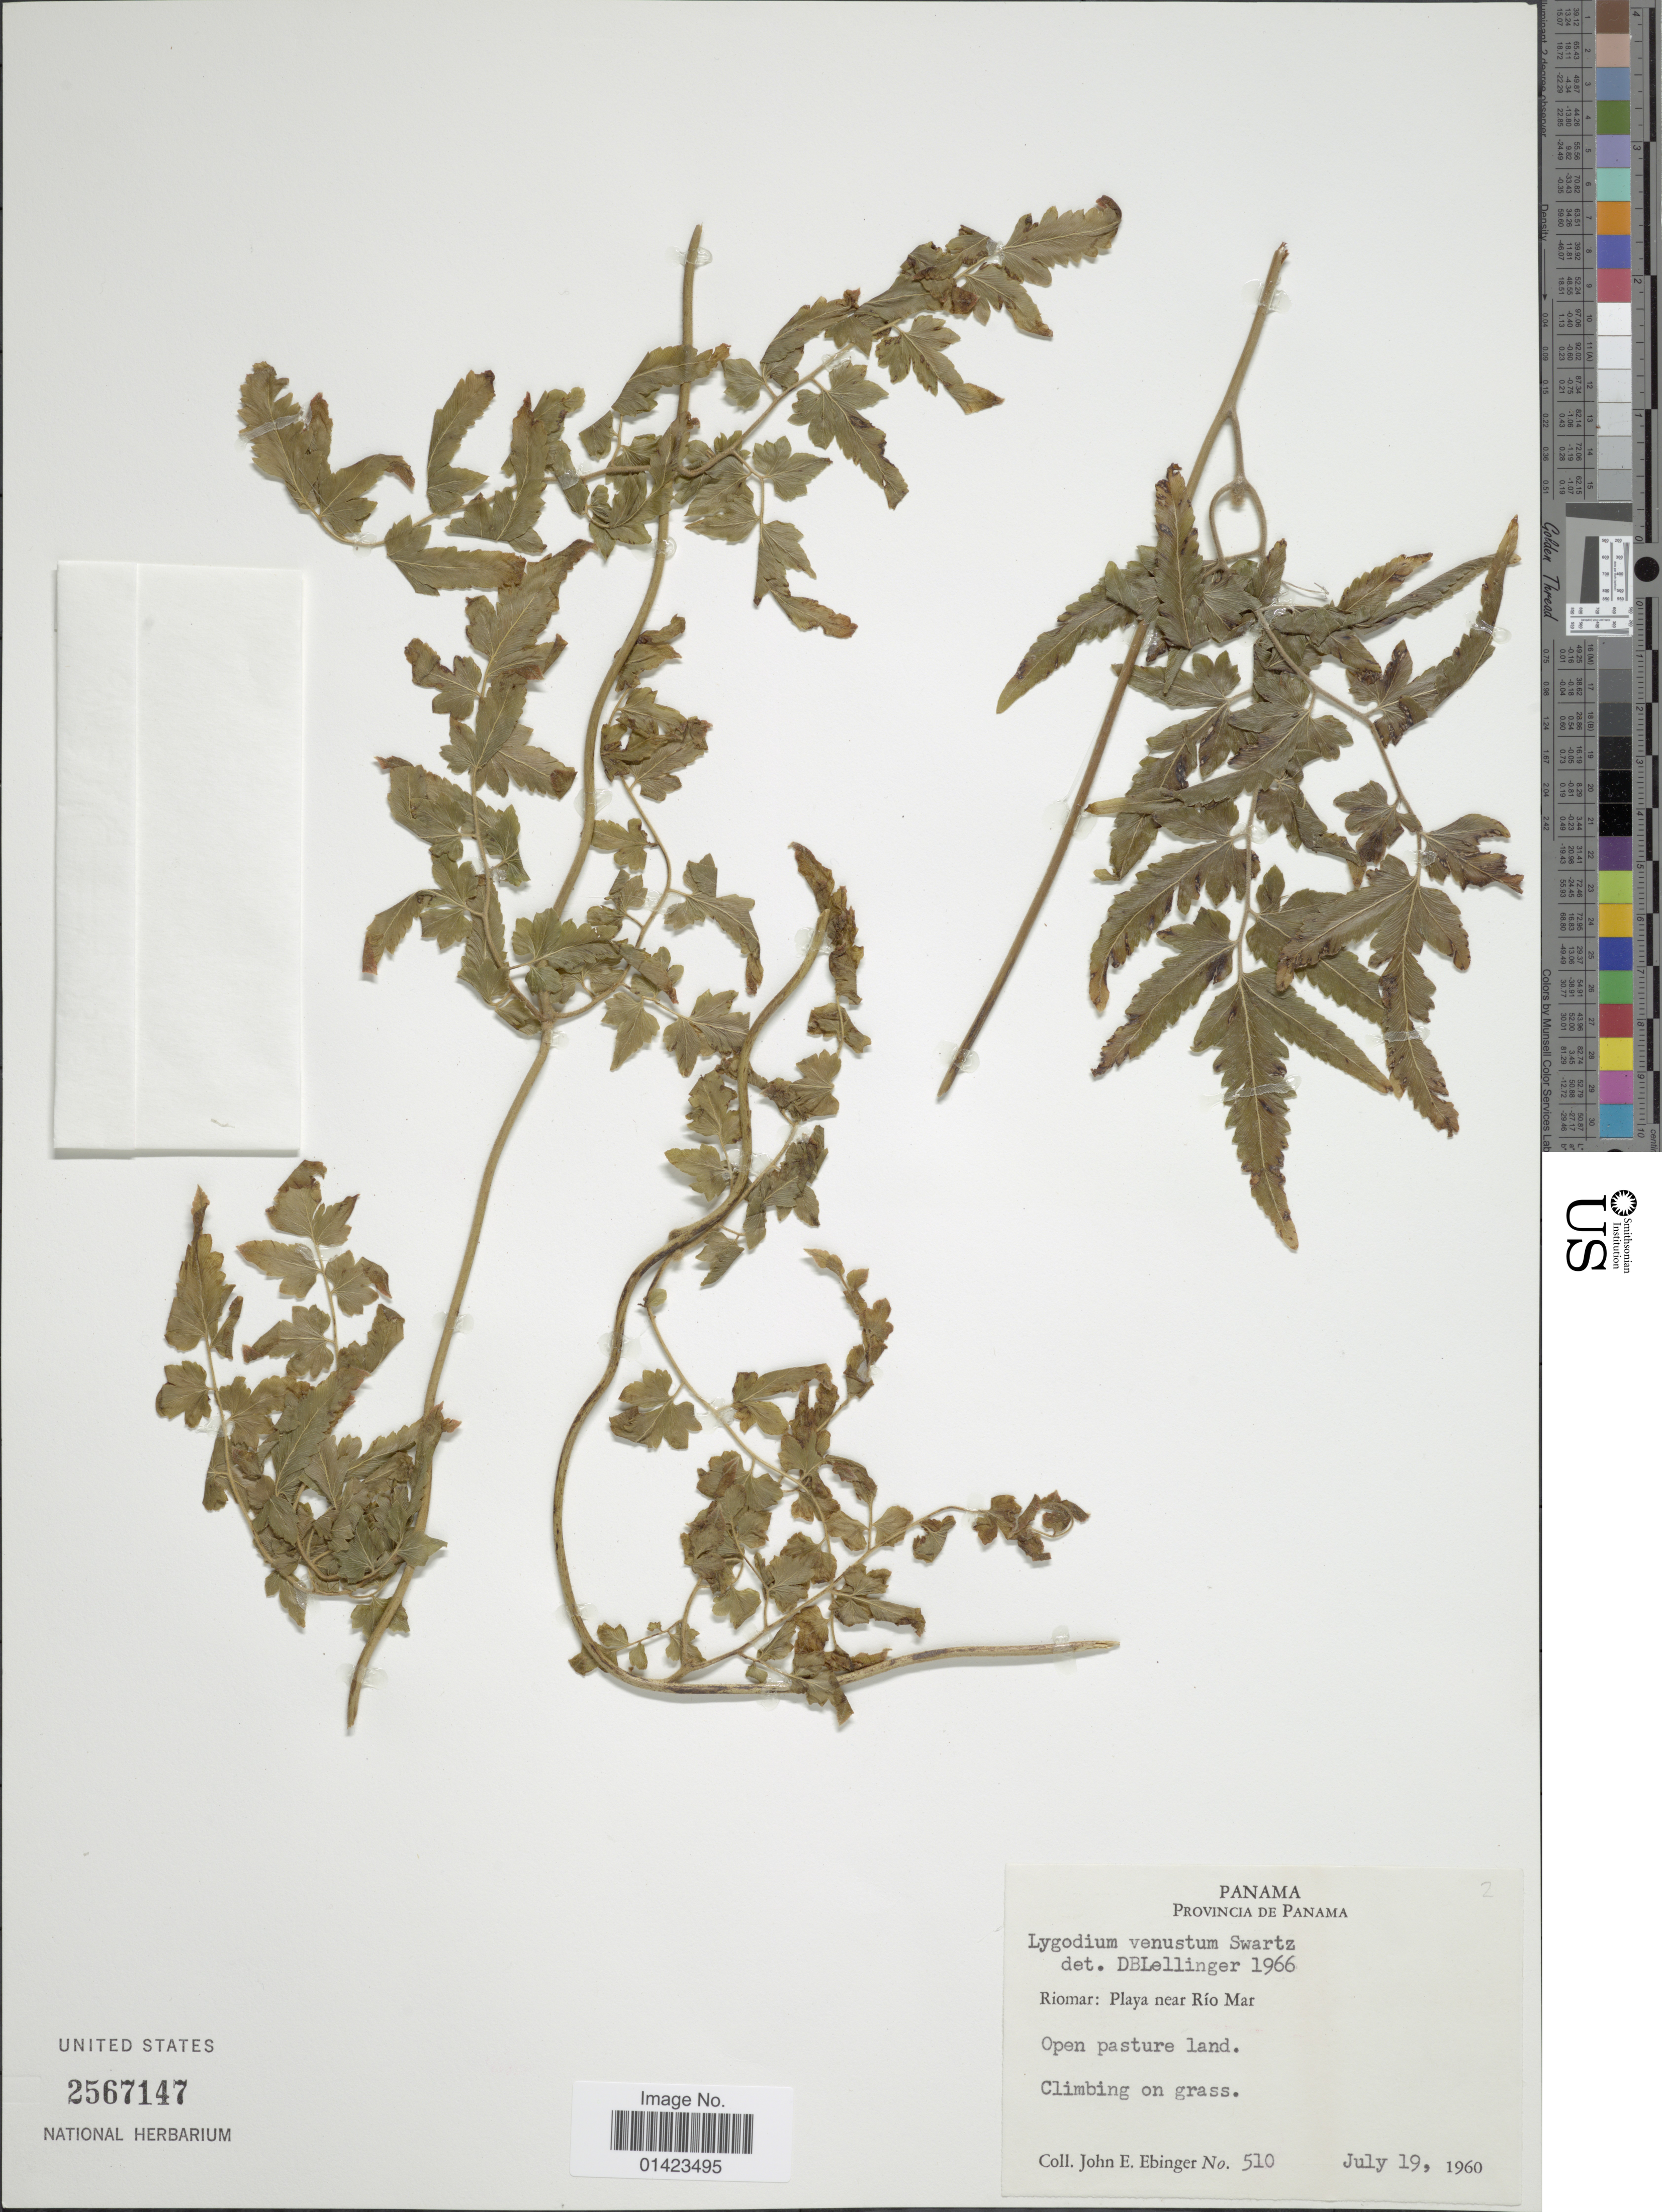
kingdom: Plantae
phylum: Tracheophyta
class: Polypodiopsida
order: Schizaeales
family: Lygodiaceae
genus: Lygodium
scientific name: Lygodium venustum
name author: Sw.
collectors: J. Ebinger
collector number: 510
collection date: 1960-07-19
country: Panama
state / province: Panamá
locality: Provincia de Panama, Riomar: Playa near Rio Mar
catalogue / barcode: US 2567147